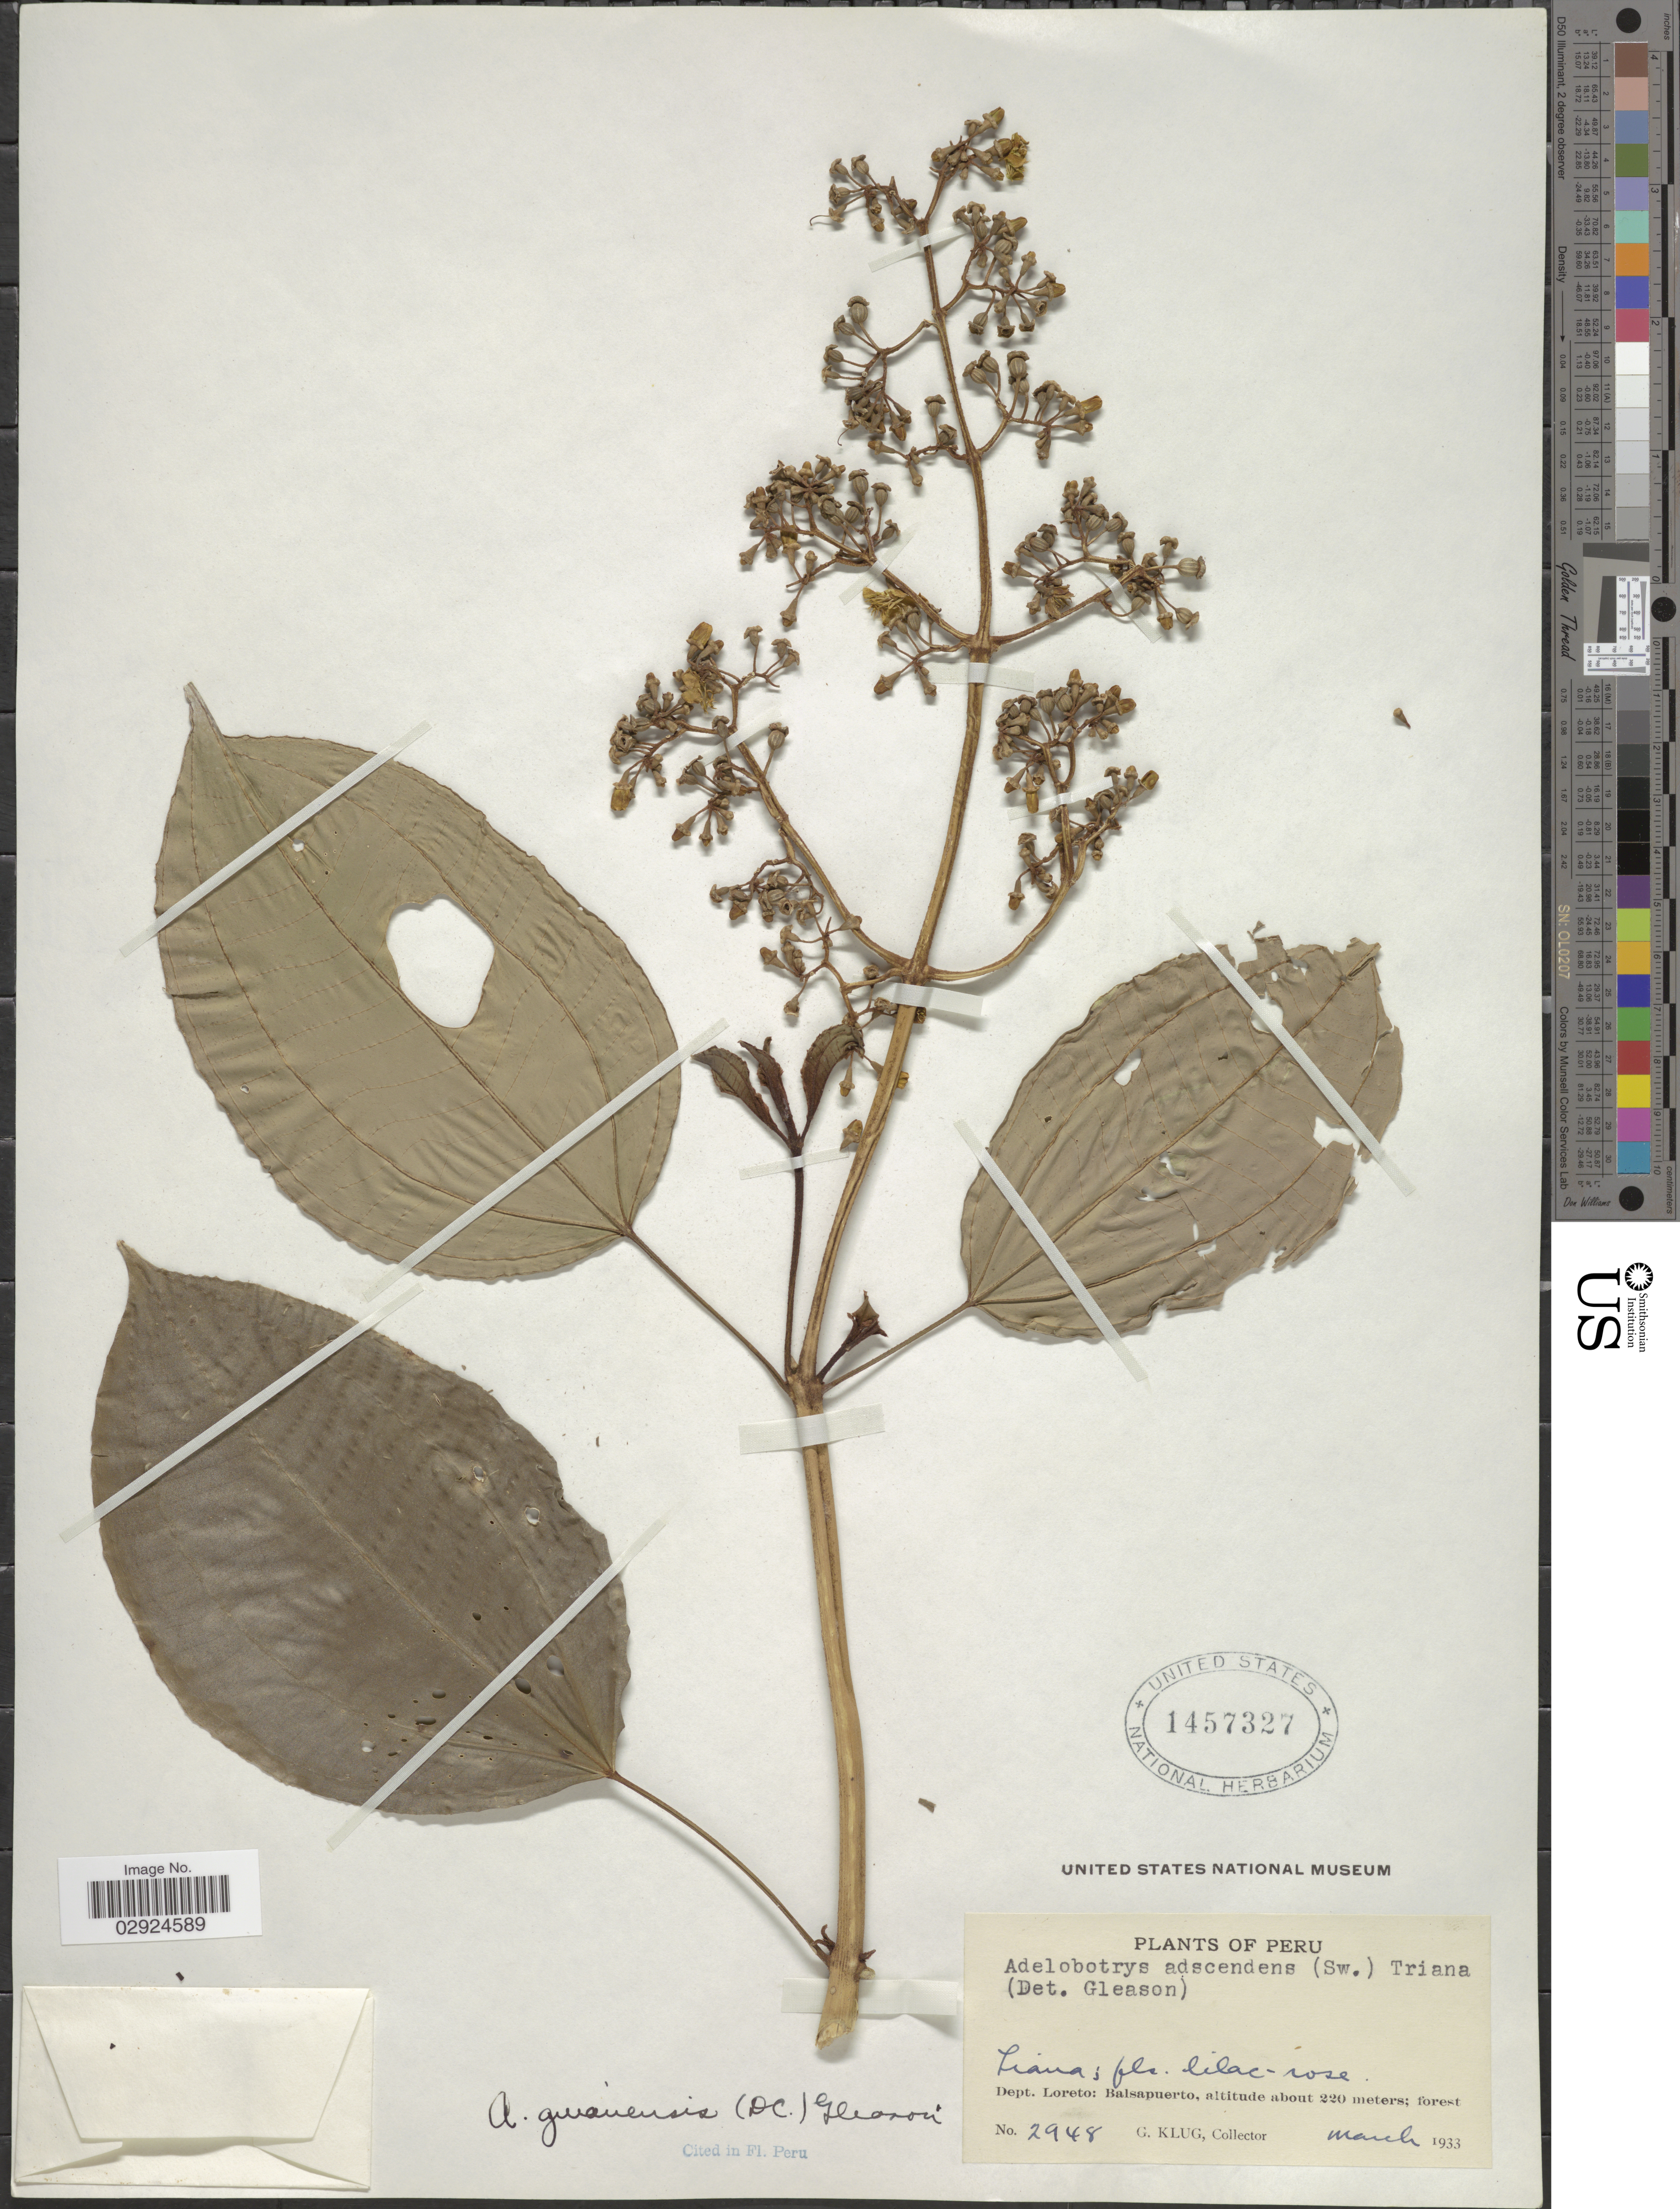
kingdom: Plantae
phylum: Tracheophyta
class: Magnoliopsida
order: Myrtales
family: Melastomataceae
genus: Adelobotrys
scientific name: Adelobotrys adscendens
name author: (Sw.) Triana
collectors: G. Klug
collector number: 2948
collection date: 1933-03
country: Peru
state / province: Loreto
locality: Dept. Loreto: Balsapuerto.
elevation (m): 220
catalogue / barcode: US 1457327